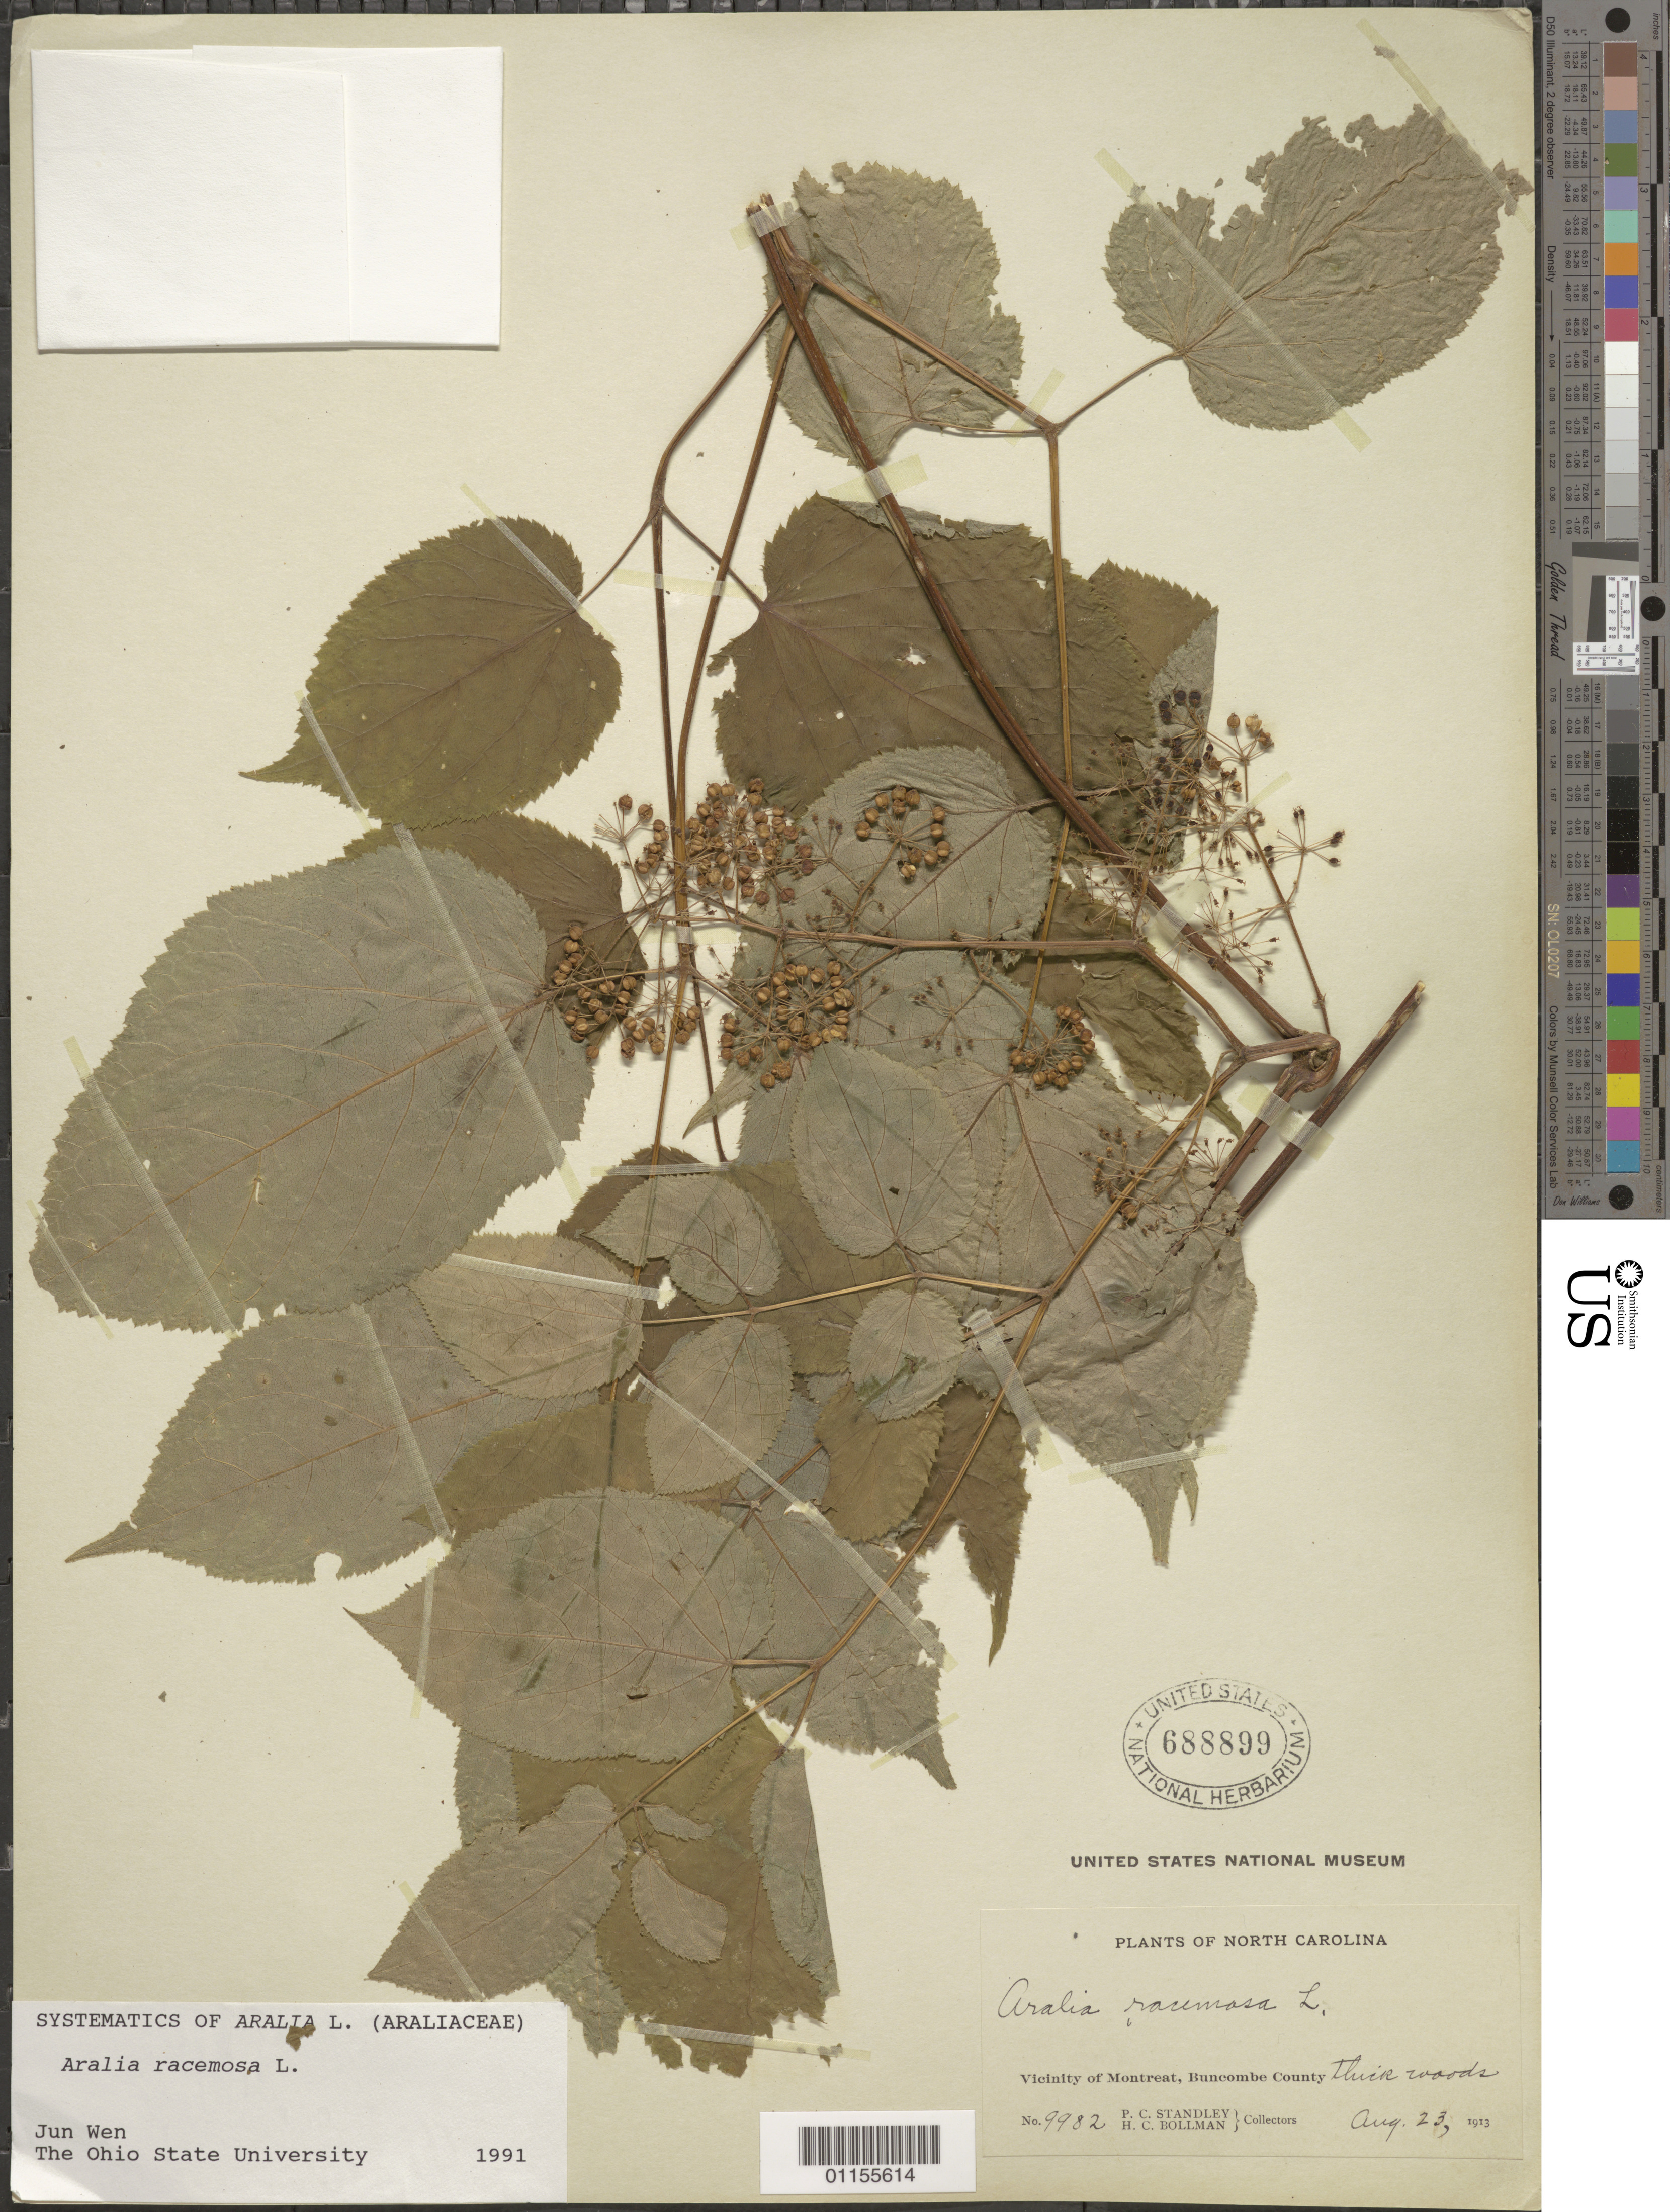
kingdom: Plantae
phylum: Tracheophyta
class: Magnoliopsida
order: Apiales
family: Araliaceae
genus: Aralia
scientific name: Aralia racemosa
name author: L.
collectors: P. C. Standley & H. C. Bollman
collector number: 9982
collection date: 1913-08-23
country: United States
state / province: North Carolina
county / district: Buncombe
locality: Vicinity of Montreat.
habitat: Thick woods.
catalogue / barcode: US 688899